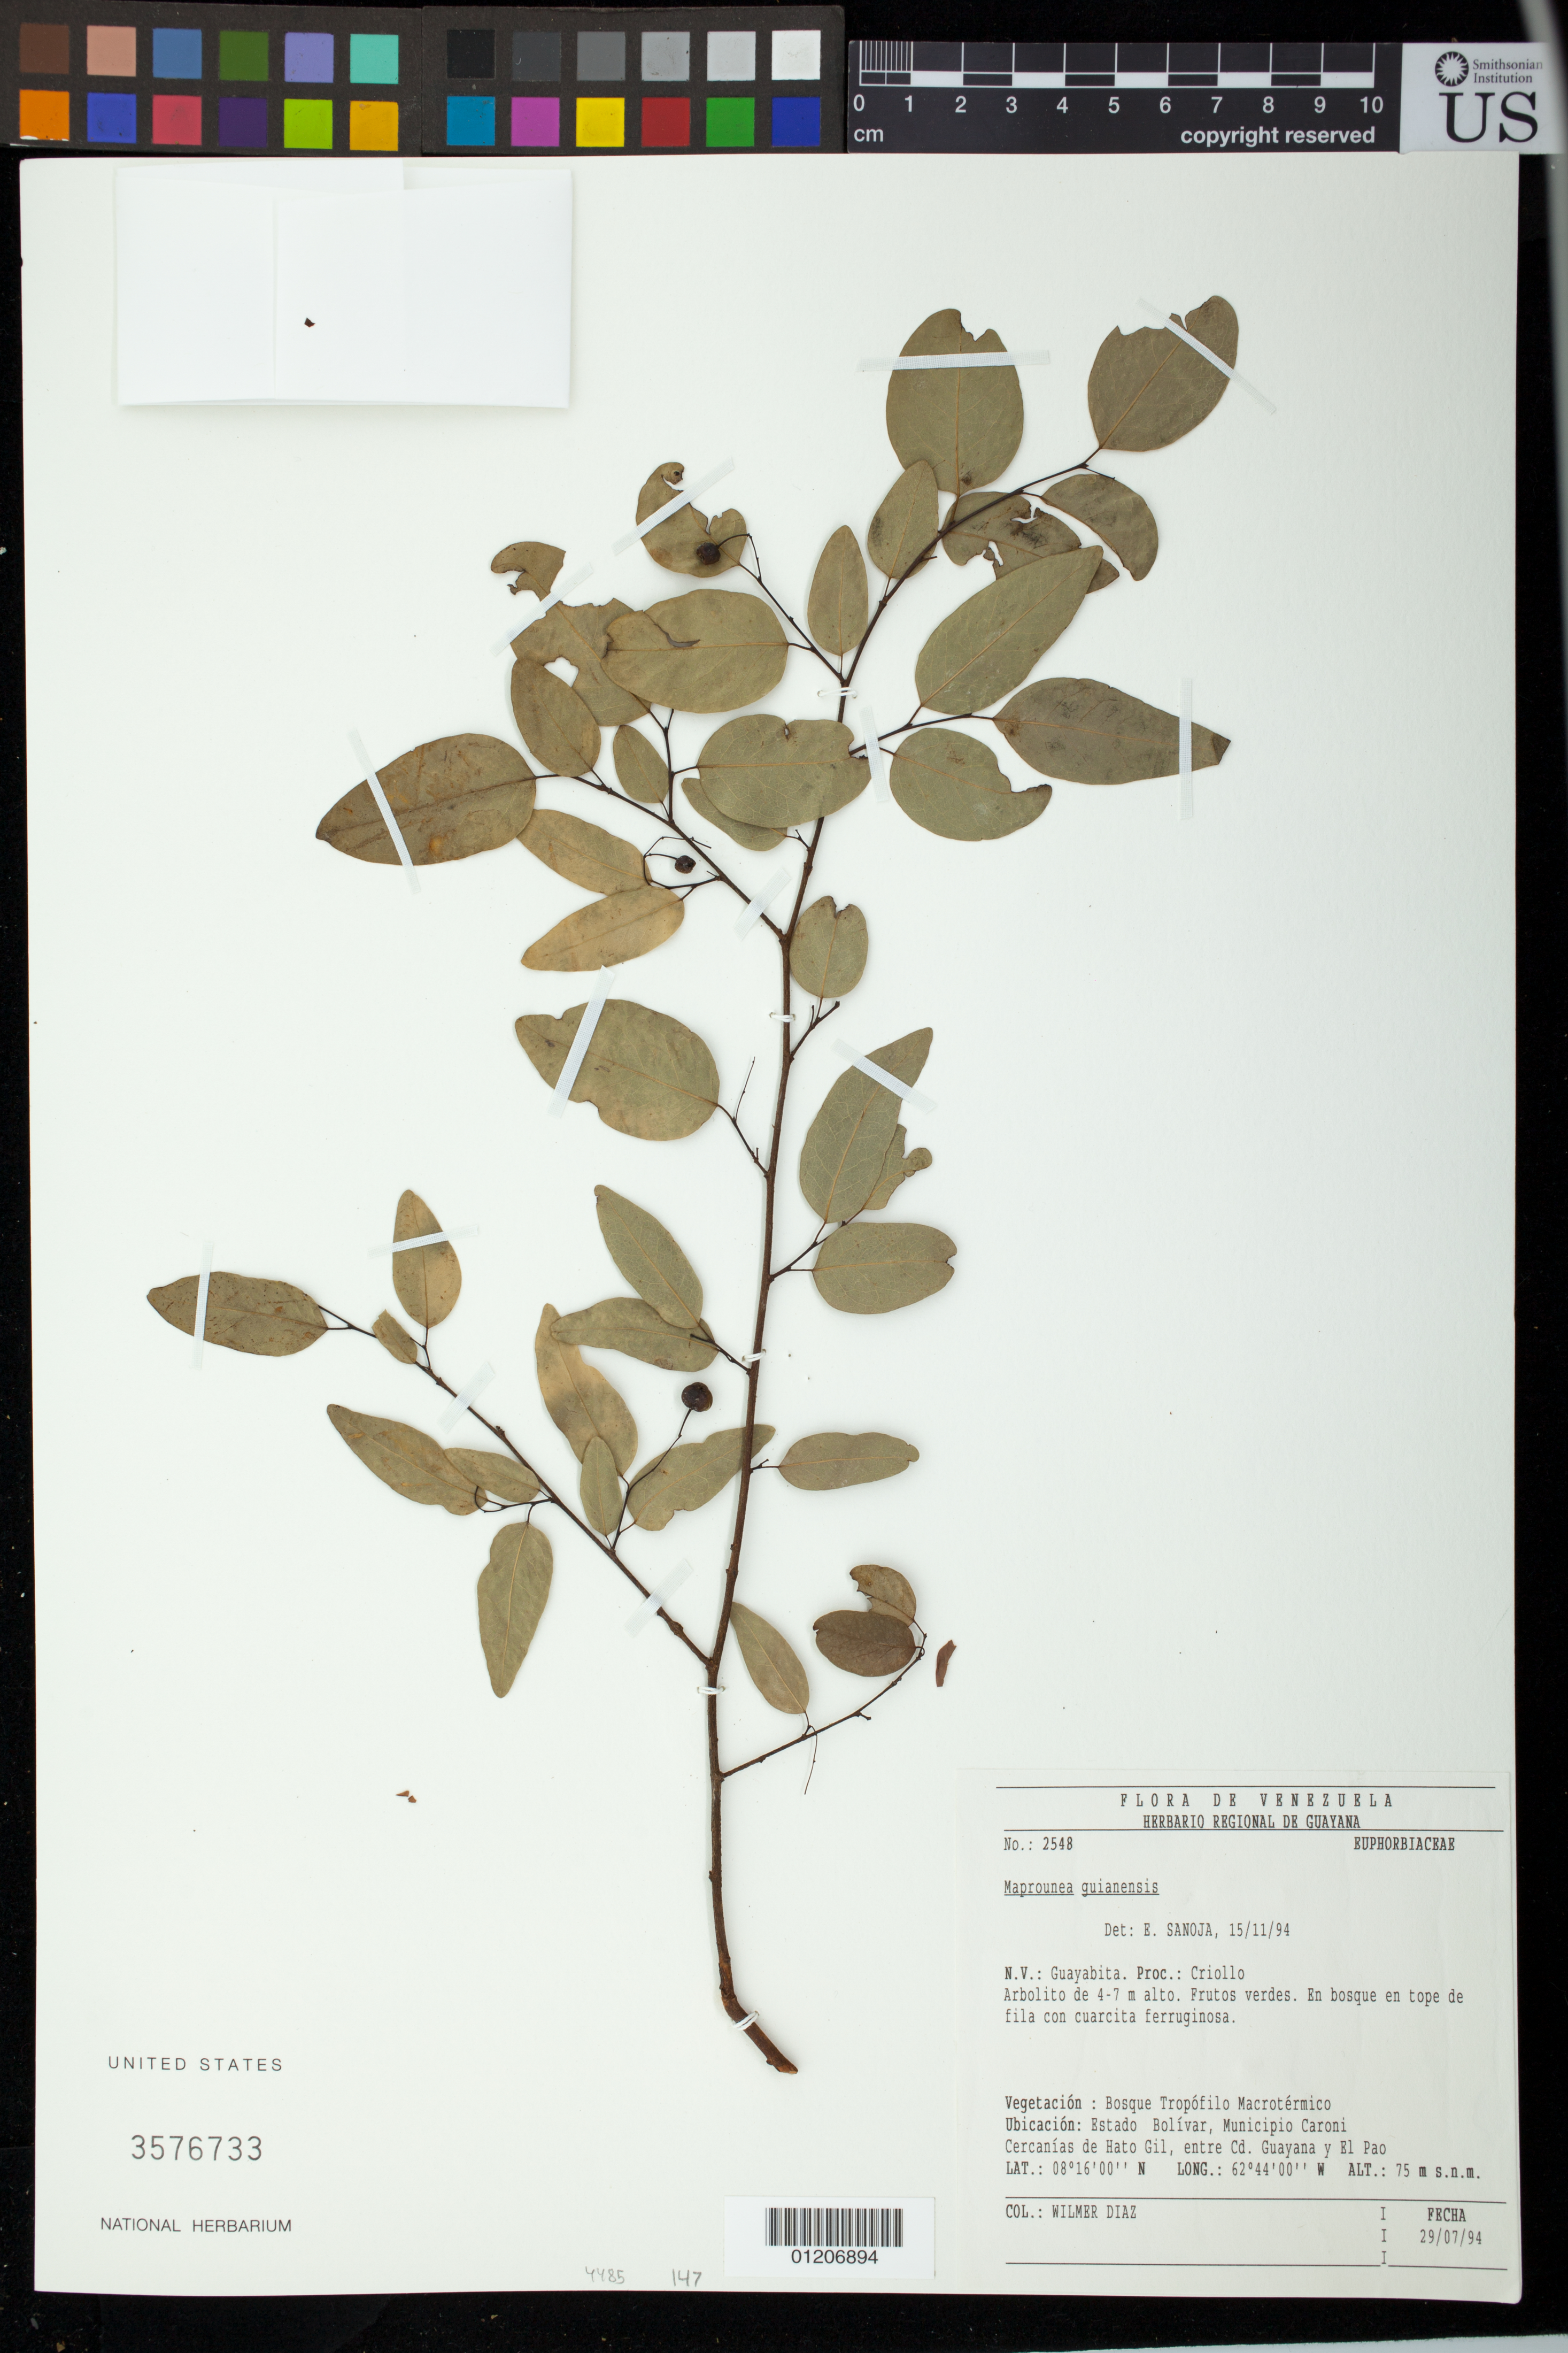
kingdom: Plantae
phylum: Tracheophyta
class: Magnoliopsida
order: Malpighiales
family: Euphorbiaceae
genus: Sebastiania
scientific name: Sebastiania larensis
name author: Croizat & Tamayo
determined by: Wurdack, Kenneth J., (US), Smithsonian Institution - National Museum of Natural History (UNITED STATES)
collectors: W. Díaz P.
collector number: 2548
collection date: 1994-07-29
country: Venezuela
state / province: Bolívar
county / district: Caroní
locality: Cercanias de Hato Gil, entre Cd. Guayana y El Pao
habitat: Bosque tropofilo Macrotermico. En bosque en tope de fila con cuarcita ferruginosa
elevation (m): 75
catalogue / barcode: US 3576733